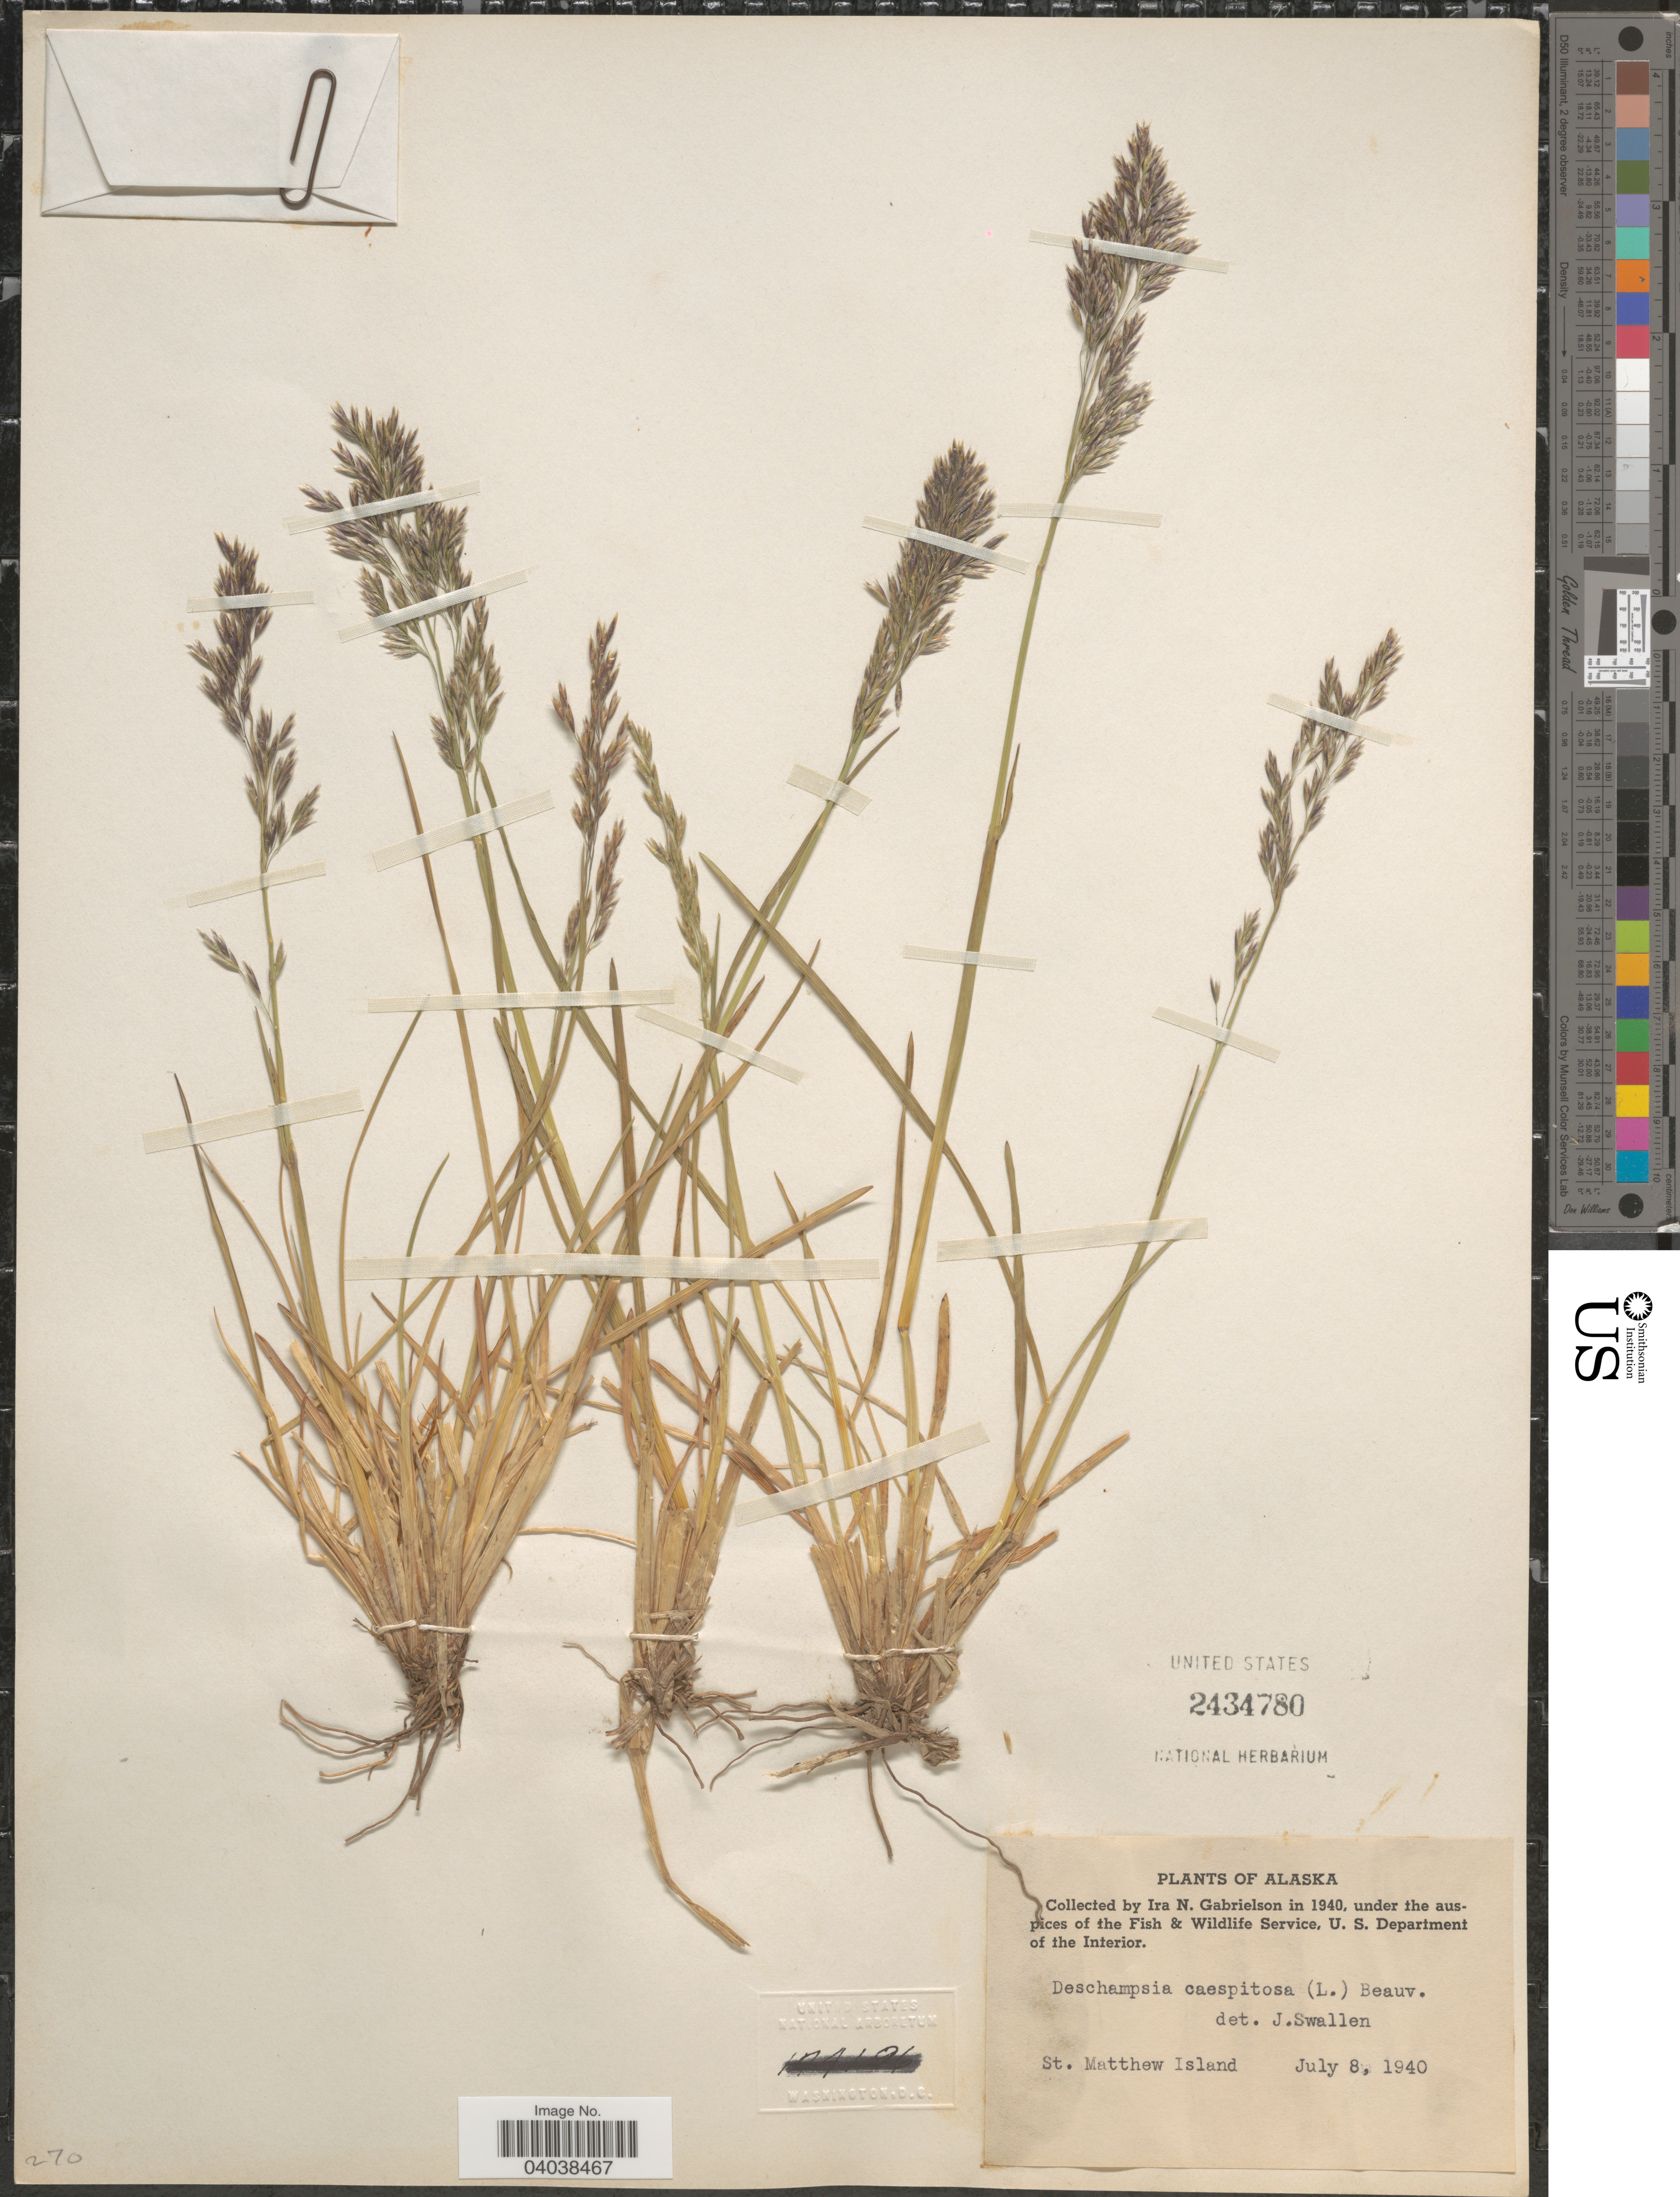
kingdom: Plantae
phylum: Tracheophyta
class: Liliopsida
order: Poales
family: Poaceae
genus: Deschampsia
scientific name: Deschampsia cespitosa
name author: (L.) P. Beauv.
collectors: I. Gabrielson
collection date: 1940-07-08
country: United States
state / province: Alaska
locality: St. Matthew Island.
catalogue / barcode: US 2434780